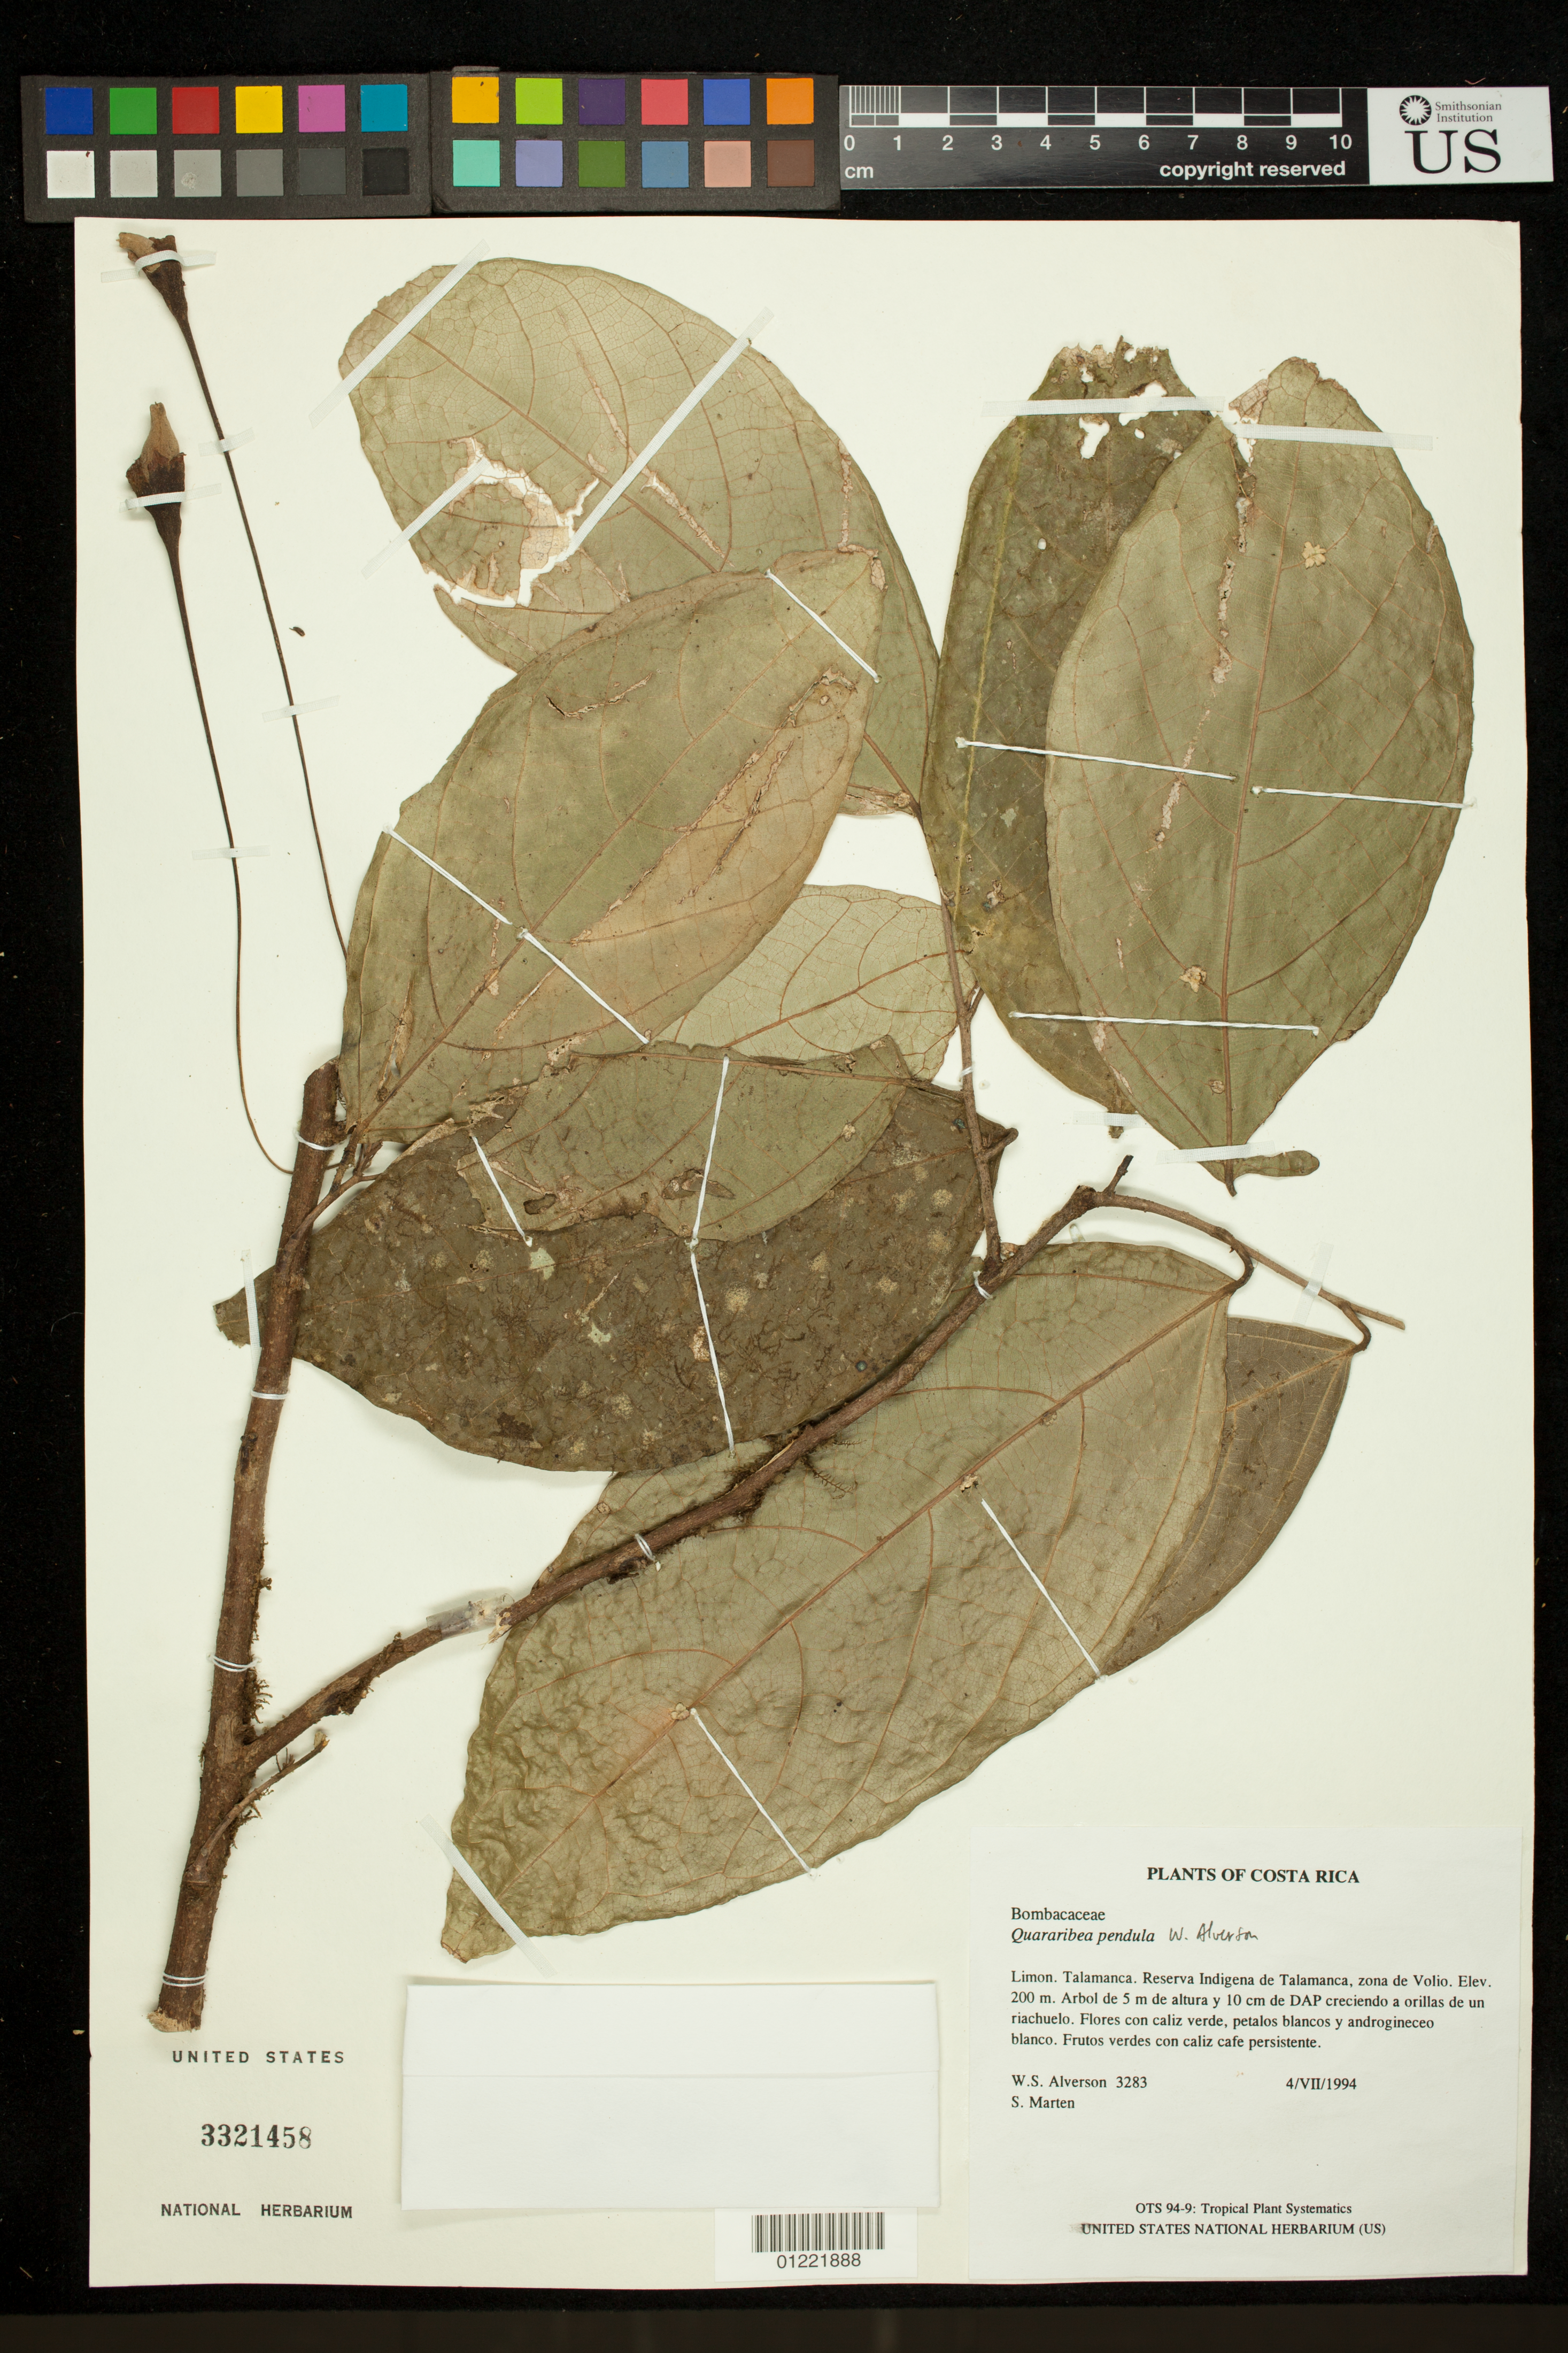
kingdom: Plantae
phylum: Tracheophyta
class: Magnoliopsida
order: Malvales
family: Malvaceae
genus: Quararibea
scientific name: Quararibea pendula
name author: W.S. Alverson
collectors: W. S. Alverson & S. Marten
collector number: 3283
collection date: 1994-07-04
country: Costa Rica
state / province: Limón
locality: Talamanca. Reserva Indigena de Talamanca, zona de Volio.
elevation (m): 200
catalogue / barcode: US 3321458